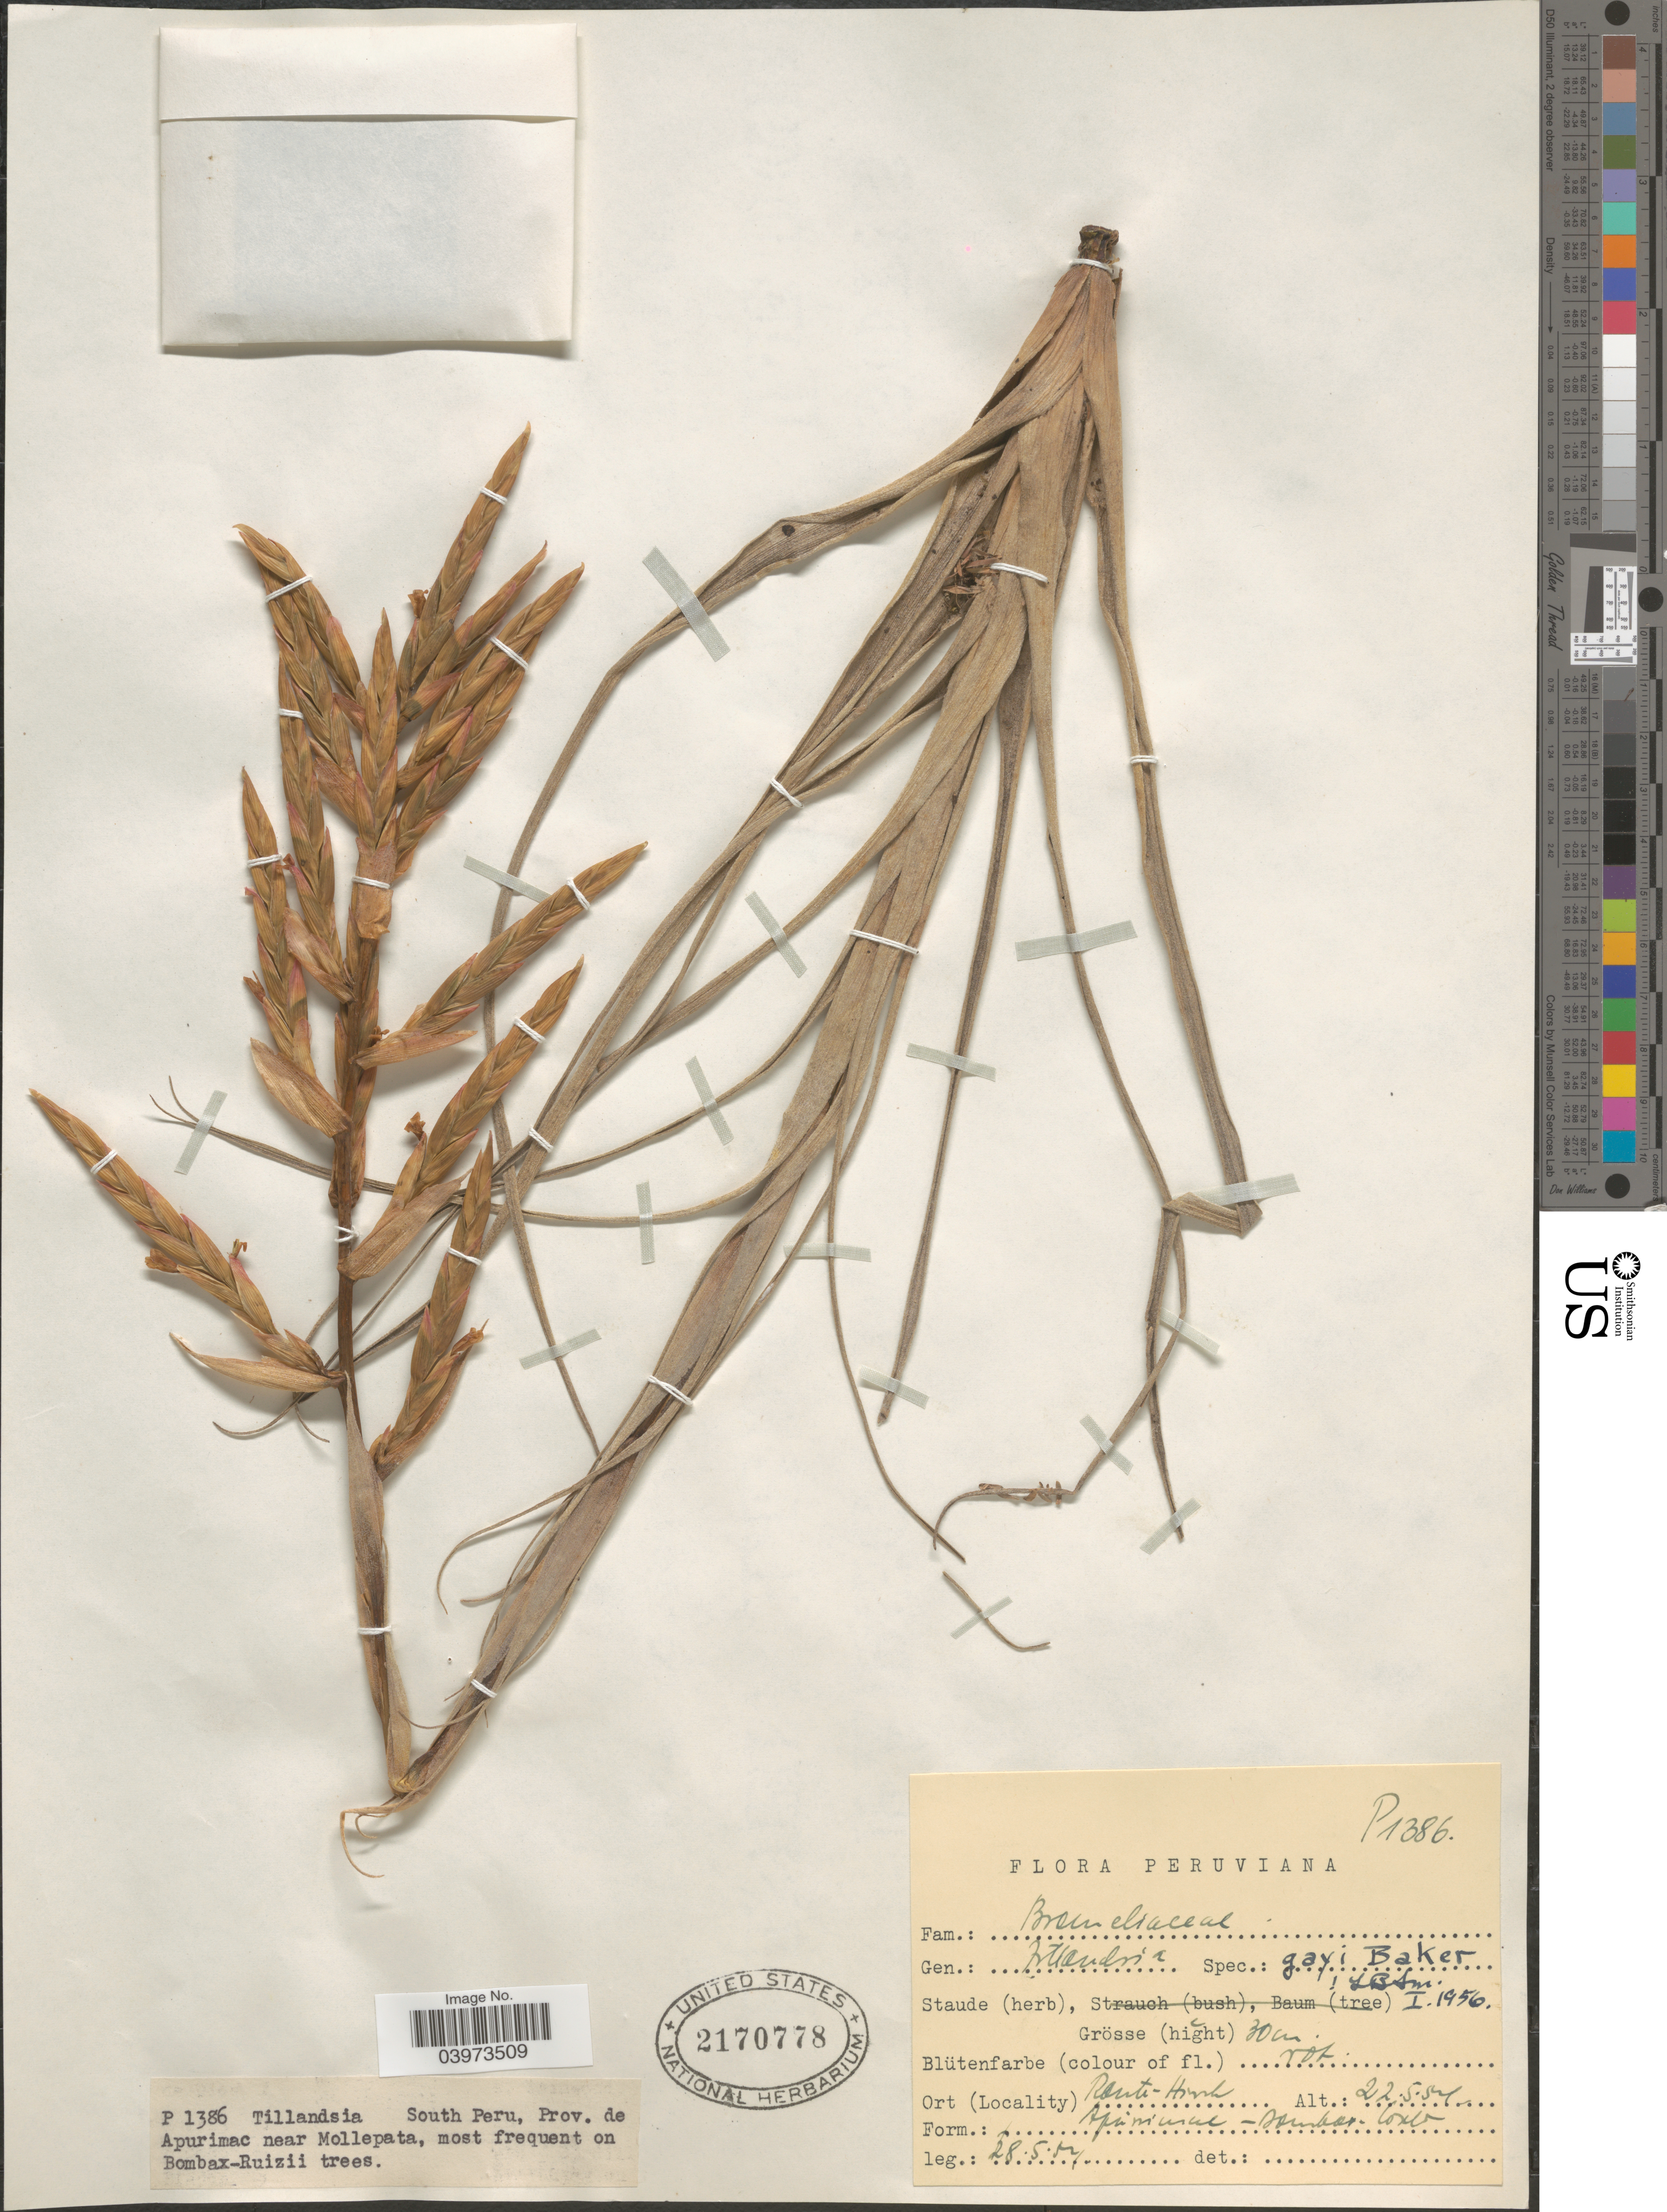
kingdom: Plantae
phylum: Tracheophyta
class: Liliopsida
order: Poales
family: Bromeliaceae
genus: Tillandsia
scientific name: Tillandsia gayi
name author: Baker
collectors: -. Rauh & Hirsch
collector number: P1386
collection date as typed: Transcribed d/m/y: 28/5/54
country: Peru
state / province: Apurímac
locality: Near Mollepata.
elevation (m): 2255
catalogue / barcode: US 2170778